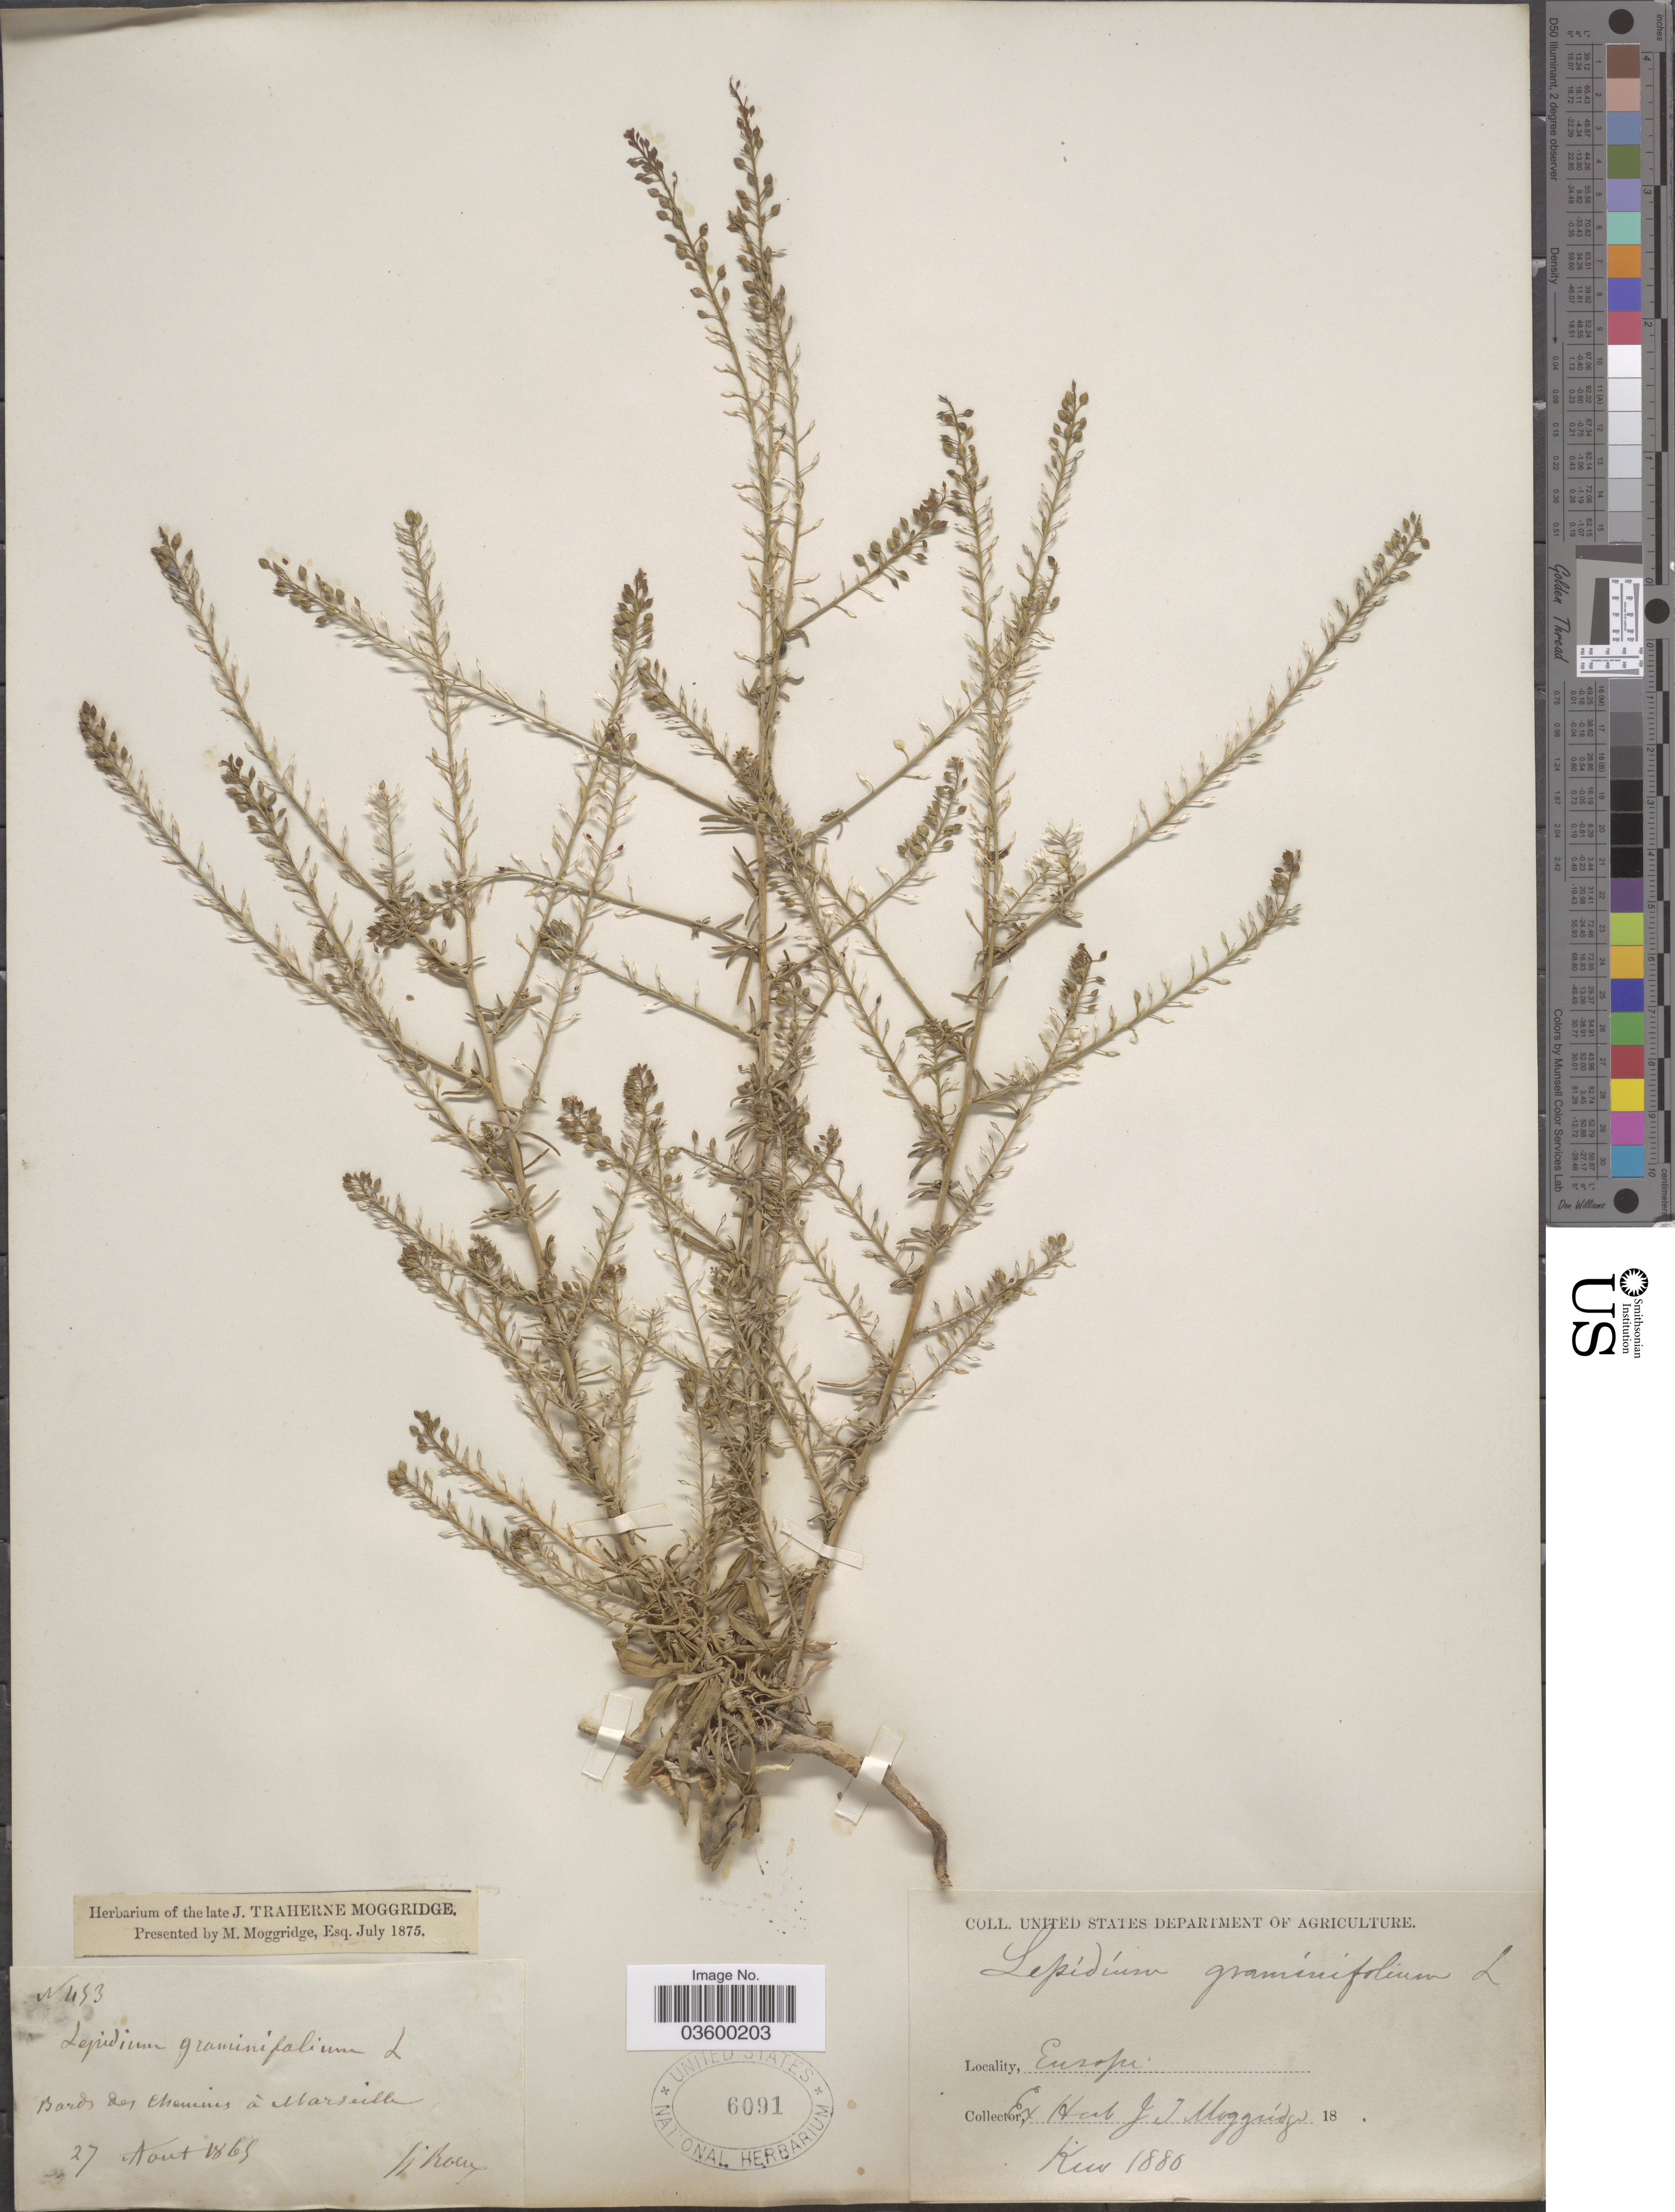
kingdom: Plantae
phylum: Tracheophyta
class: Magnoliopsida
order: Brassicales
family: Brassicaceae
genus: Lepidium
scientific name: Lepidium graminifolium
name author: L.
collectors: N. Roux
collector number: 453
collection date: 1865-08-27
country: France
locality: Bords des chemins á Marseille. Europe.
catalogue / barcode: US 6091